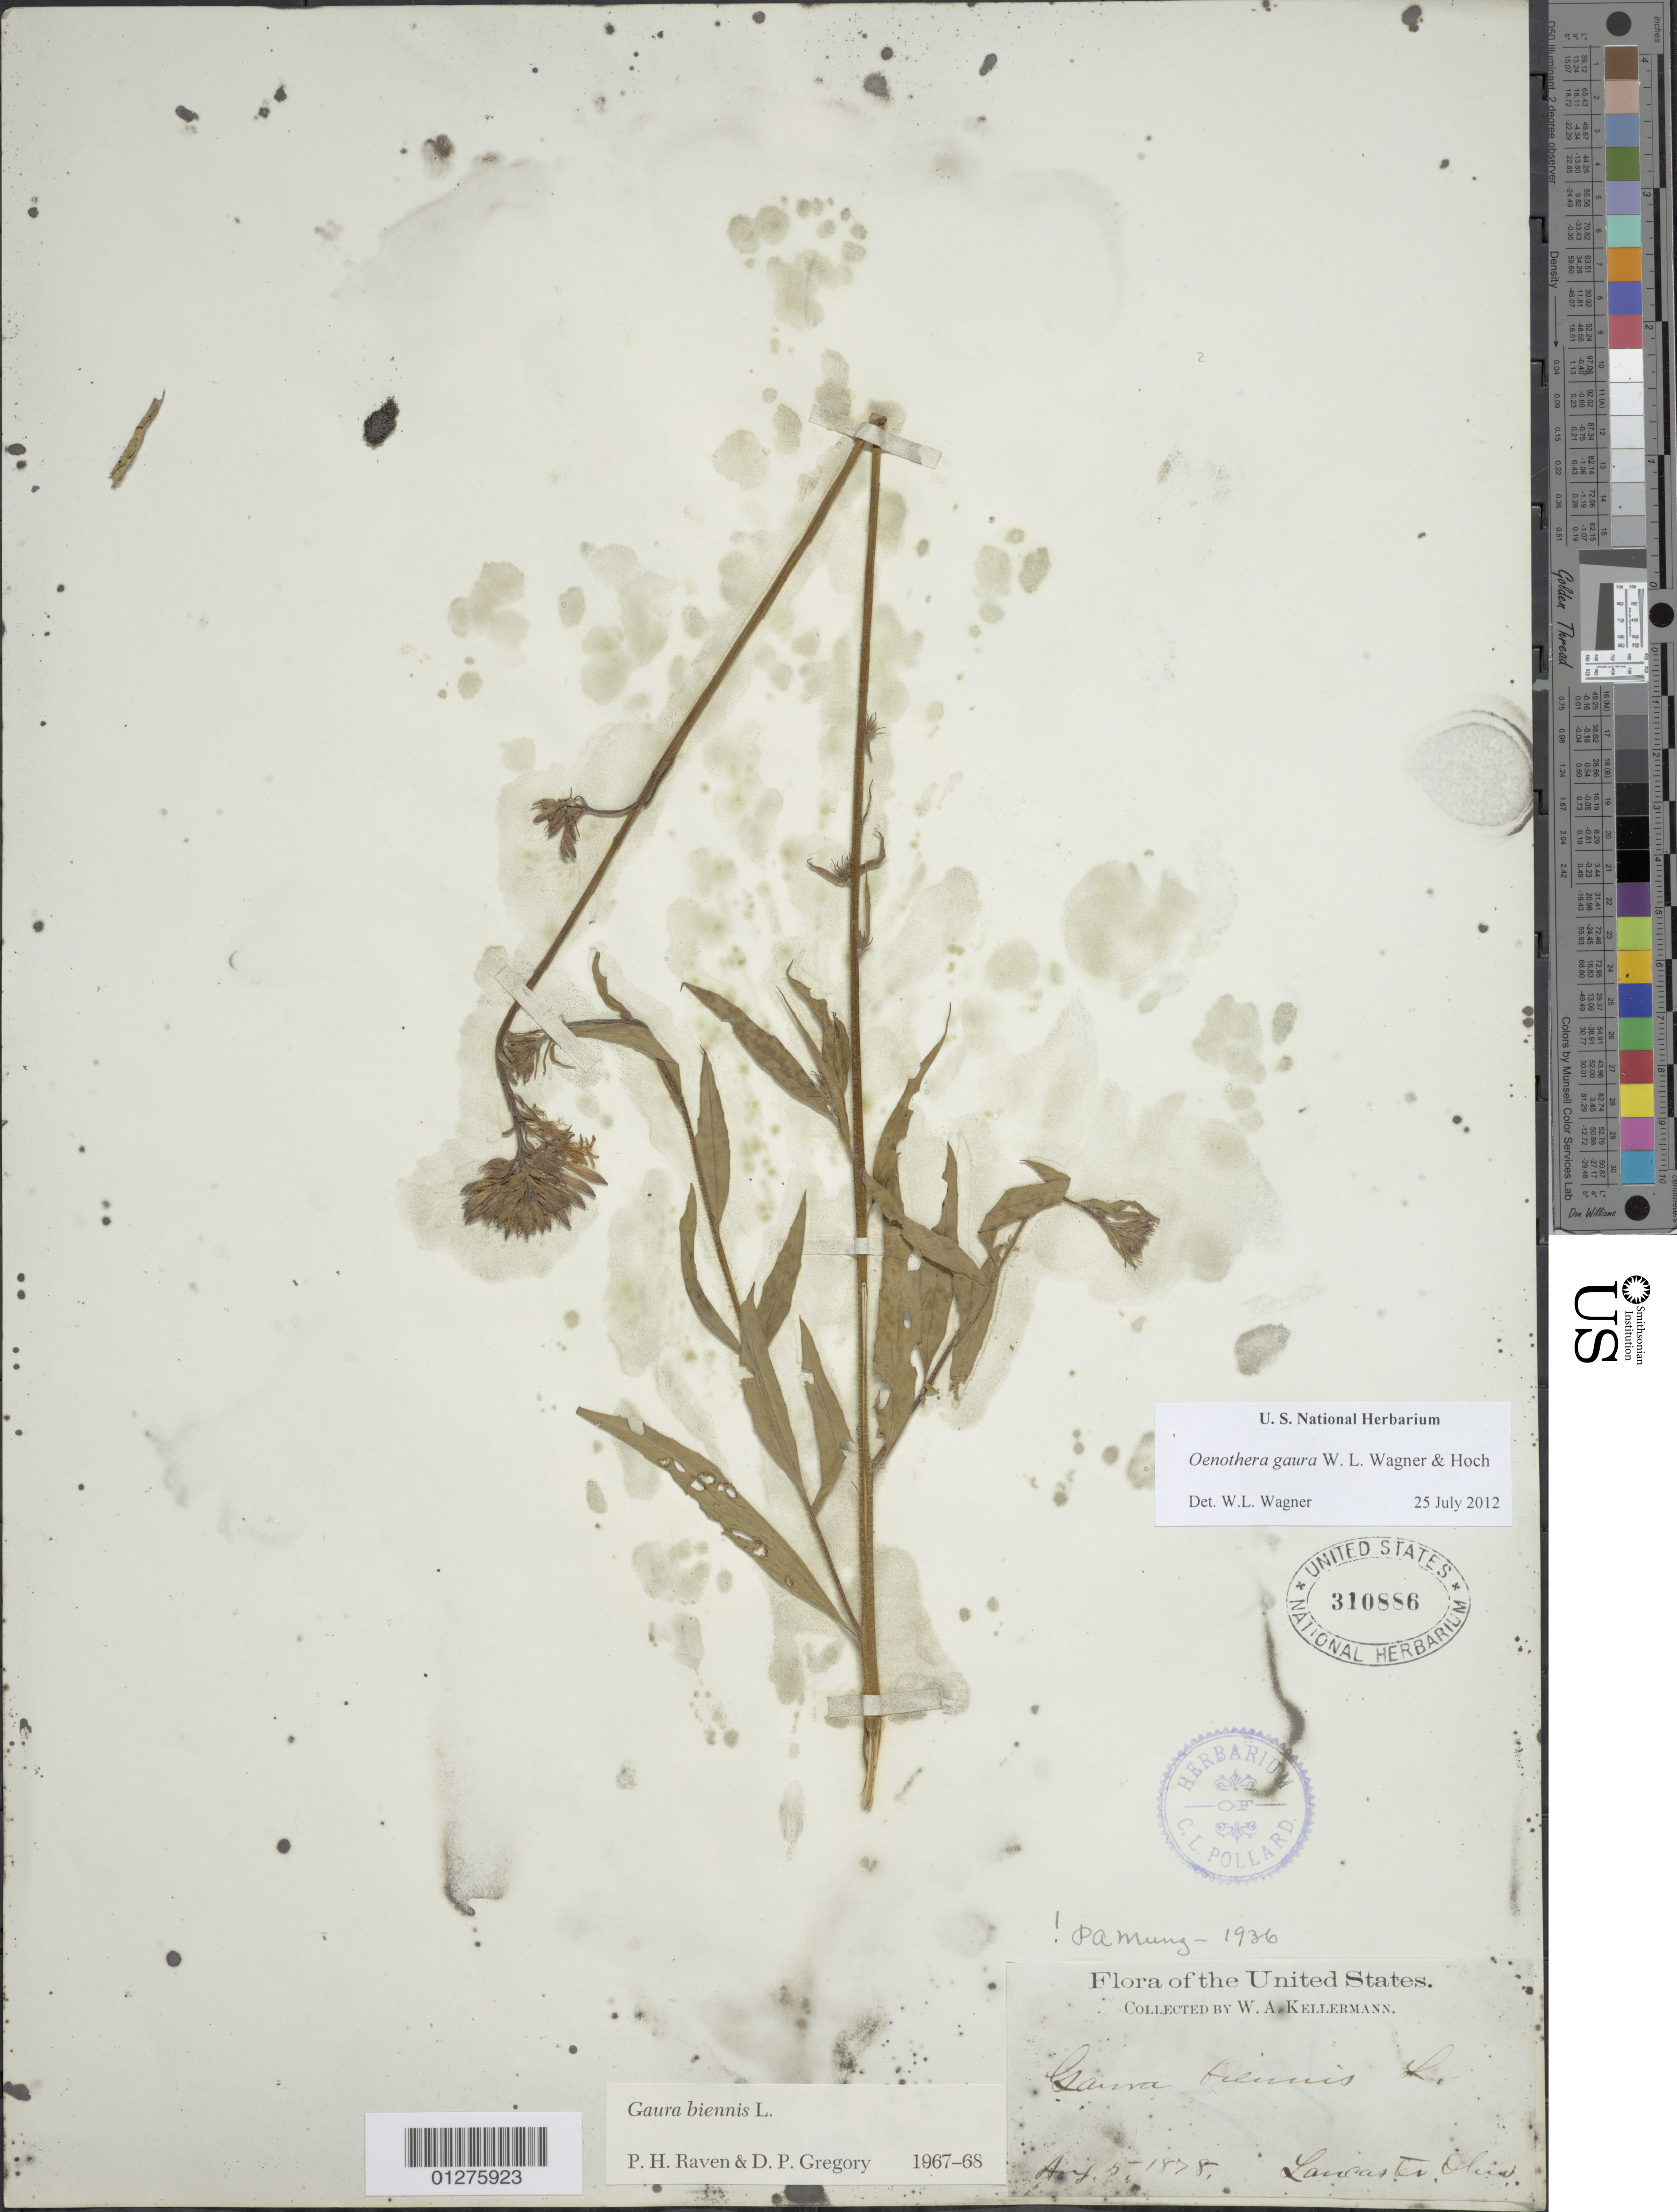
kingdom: Plantae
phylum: Tracheophyta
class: Magnoliopsida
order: Myrtales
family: Onagraceae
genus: Oenothera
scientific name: Oenothera gaura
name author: W.L. Wagner & Hoch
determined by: Wagner, W. L., (BOT), Smithsonian Institution - National Museum of Natural History (UNITED STATES)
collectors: W. A. Kellerman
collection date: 1878-08-05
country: United States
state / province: Ohio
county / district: Fairfield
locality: Lancaster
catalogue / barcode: US 310886